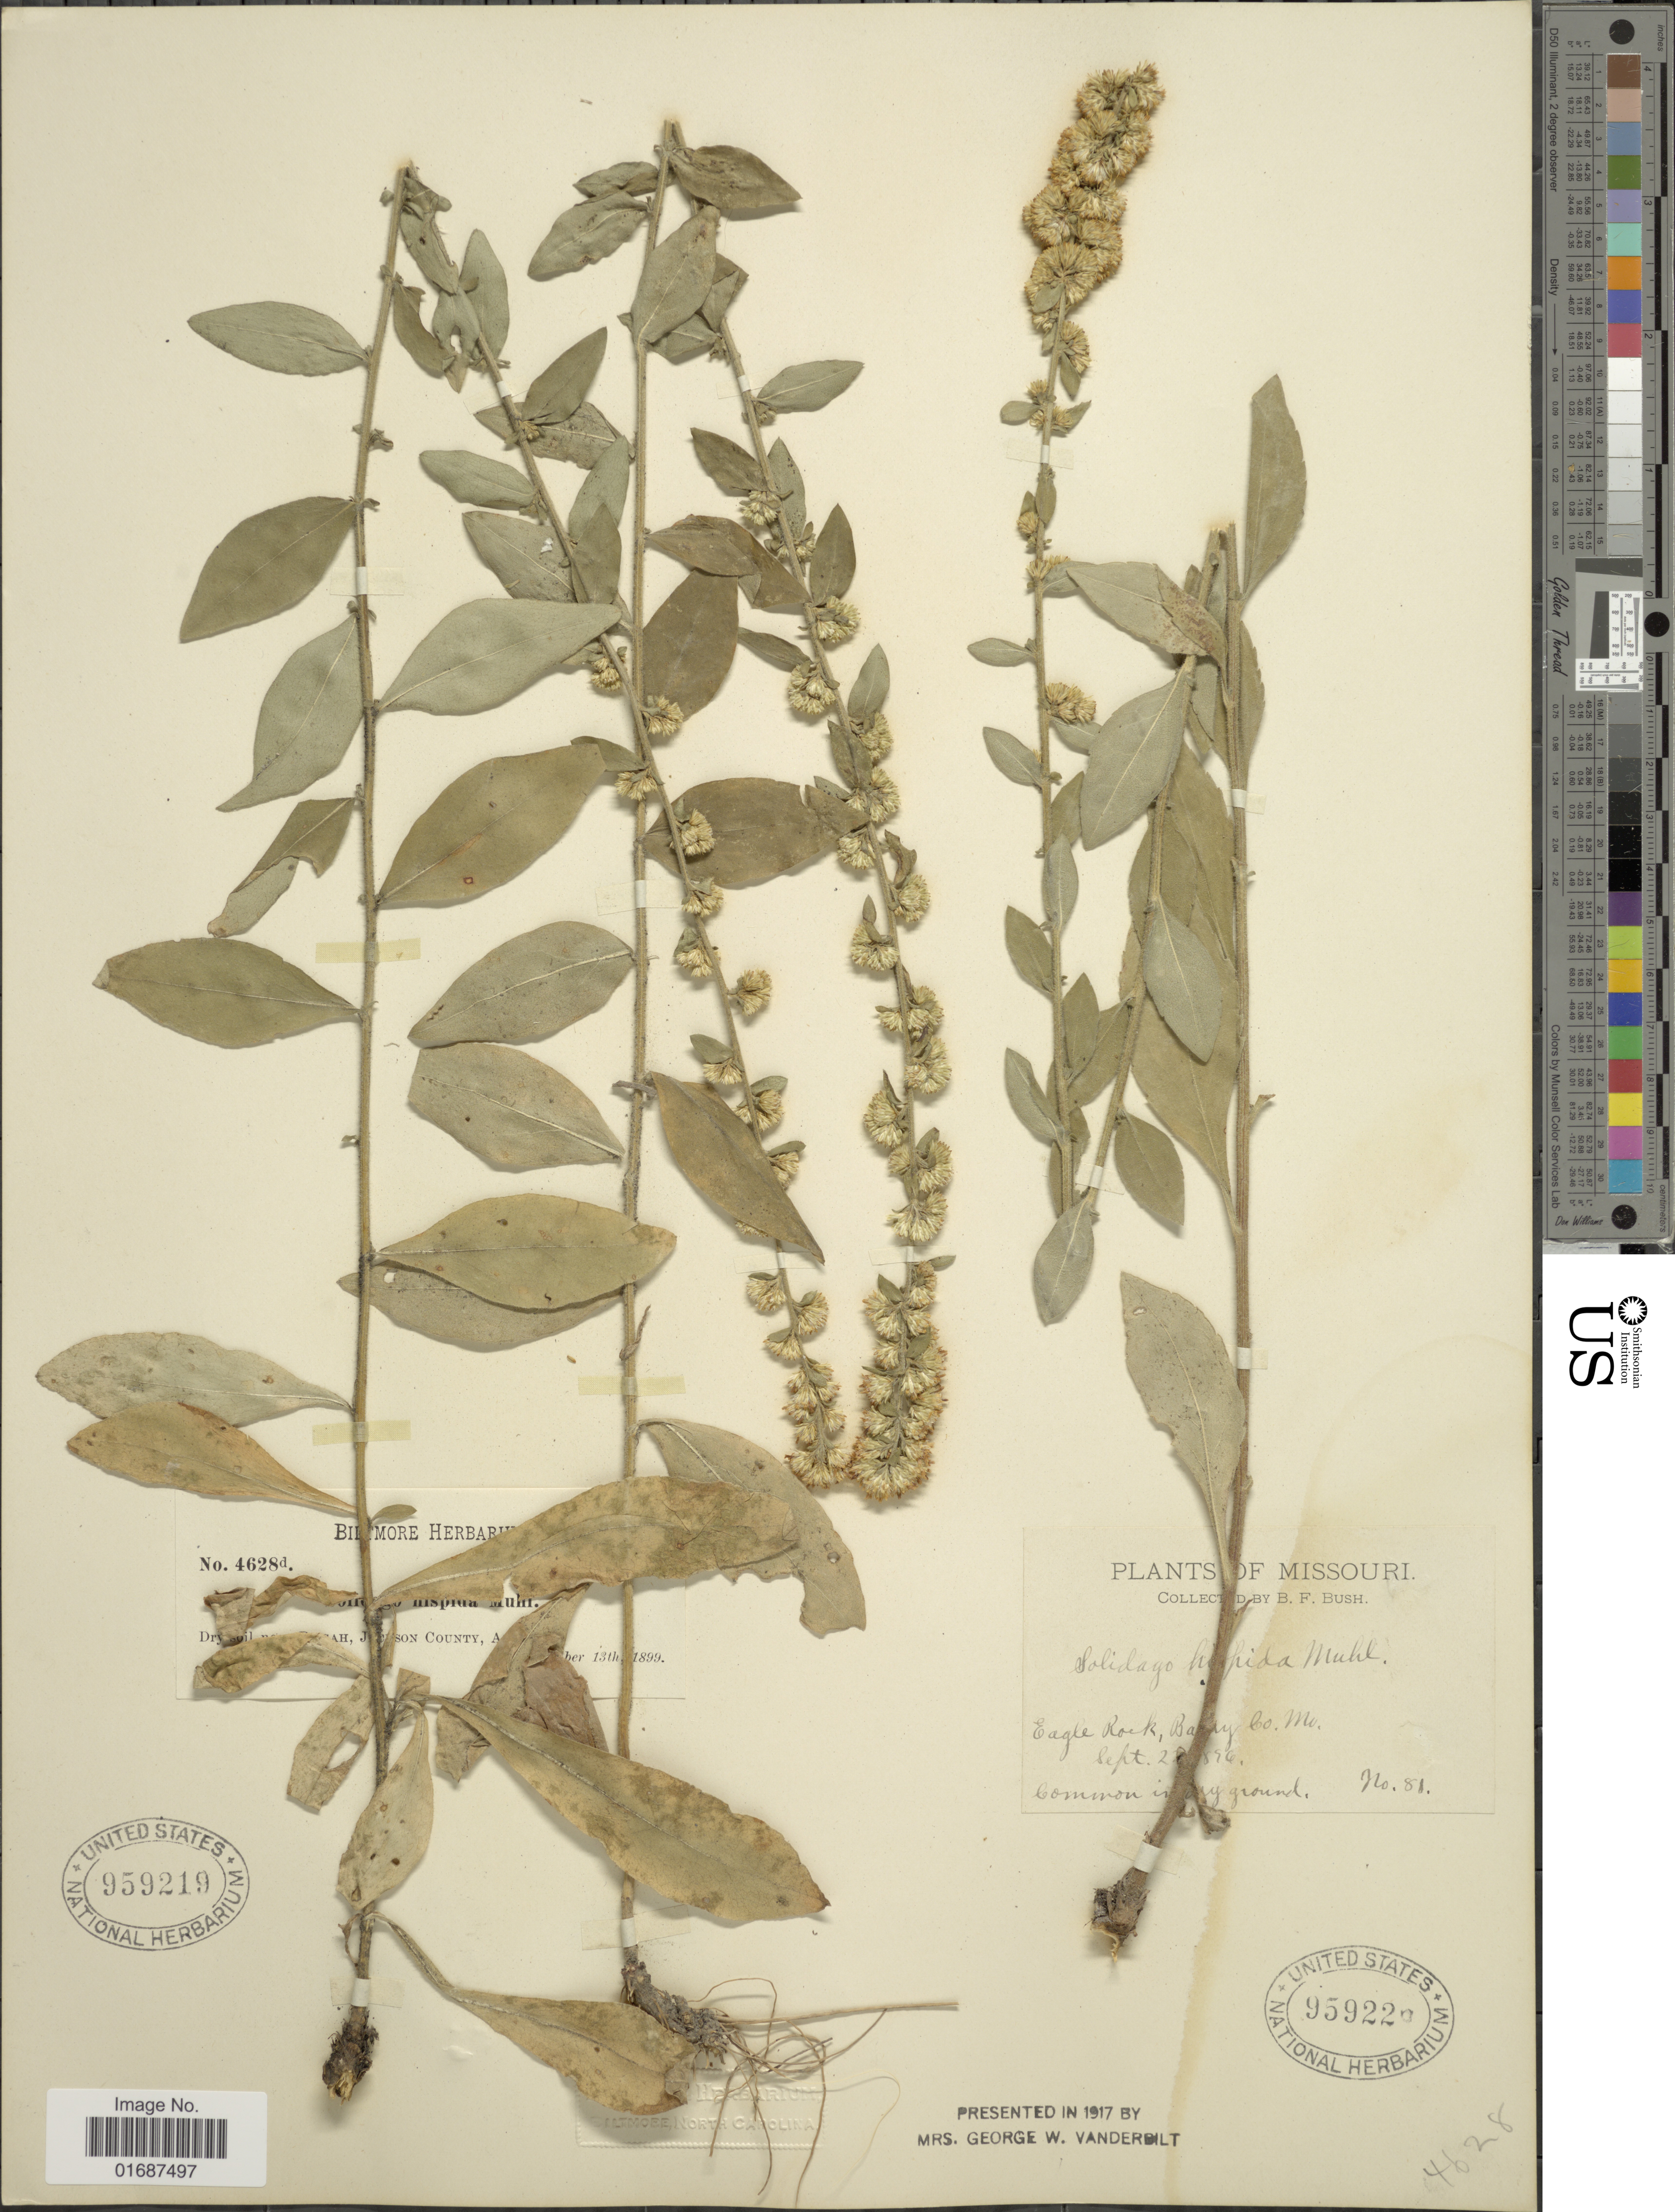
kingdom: Plantae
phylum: Tracheophyta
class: Magnoliopsida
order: Asterales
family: Asteraceae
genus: Solidago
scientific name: Solidago hispida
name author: Muhl. ex Willd.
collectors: B. F. Bush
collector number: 81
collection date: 1896-09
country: United States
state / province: Missouri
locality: Eagle Rock, Barry Co.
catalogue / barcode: US 959220